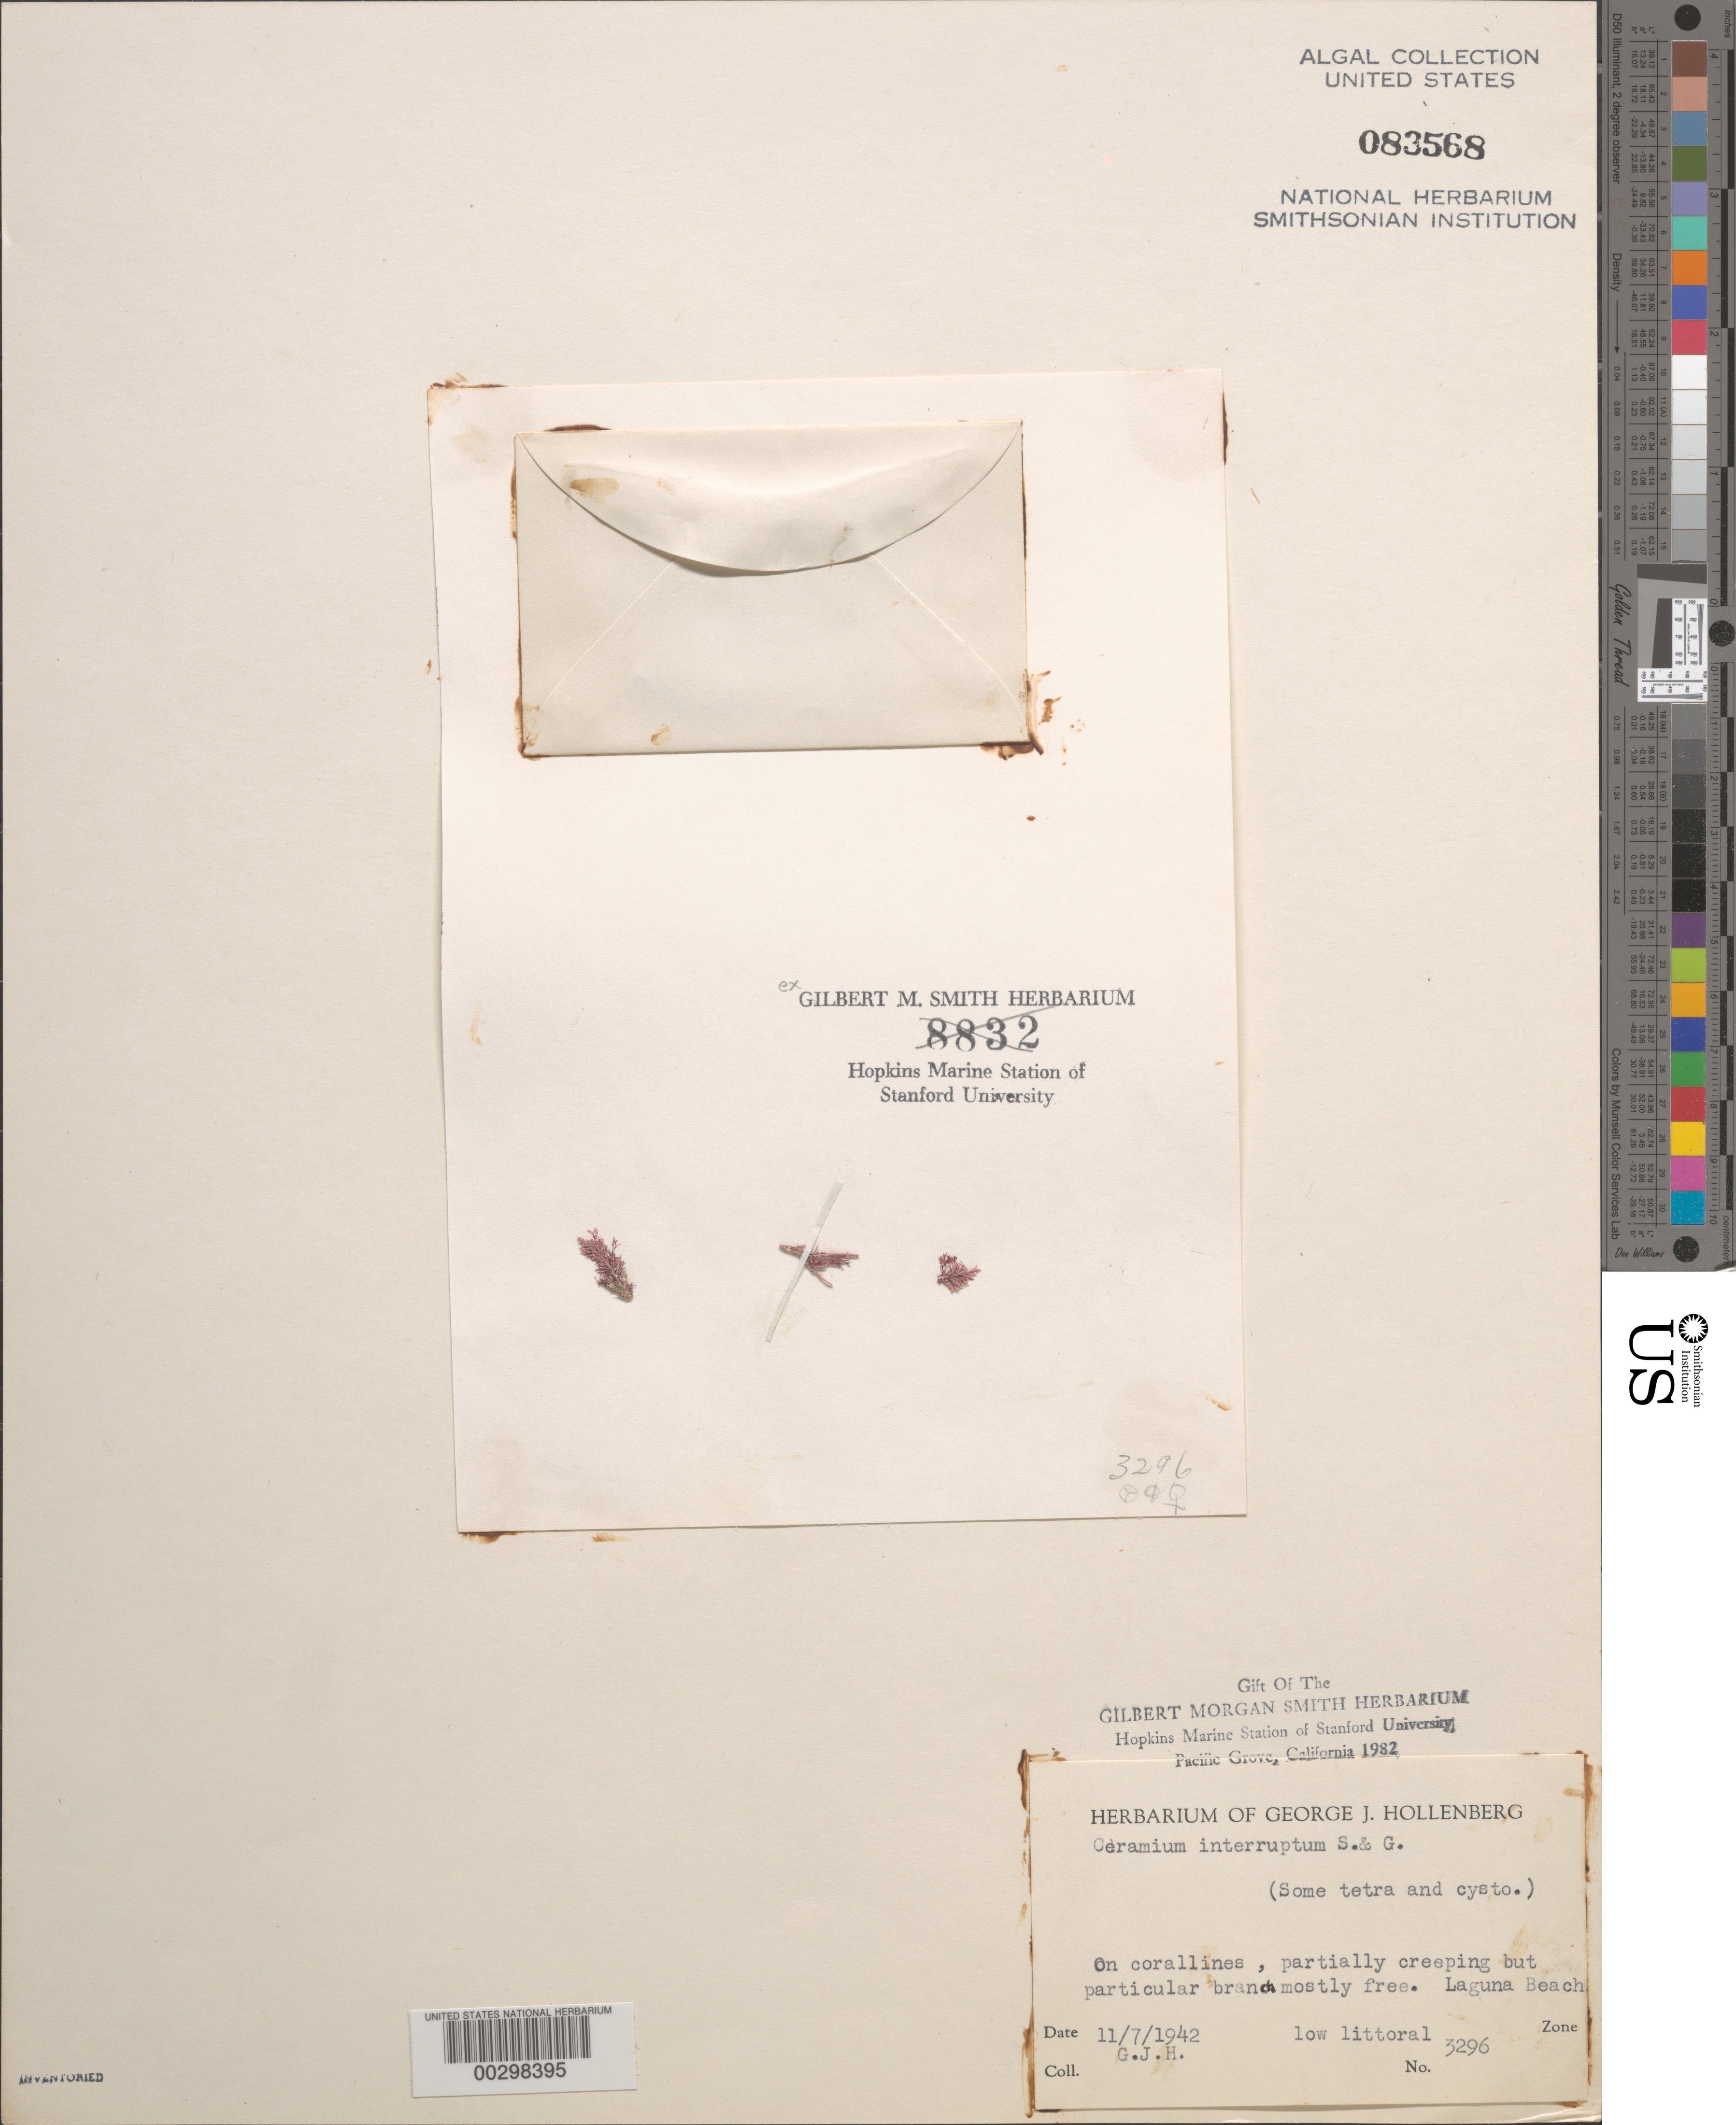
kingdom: Plantae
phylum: Rhodophyta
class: Florideophyceae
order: Ceramiales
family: Ceramiaceae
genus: Ceramium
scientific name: Ceramium interruptum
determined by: Hollenberg, George J.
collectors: G. Hollenberg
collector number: GJH 3296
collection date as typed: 07 Nov 1942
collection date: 1942-11-07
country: United States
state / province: California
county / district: Orange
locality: Laguna Beach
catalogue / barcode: US 83568